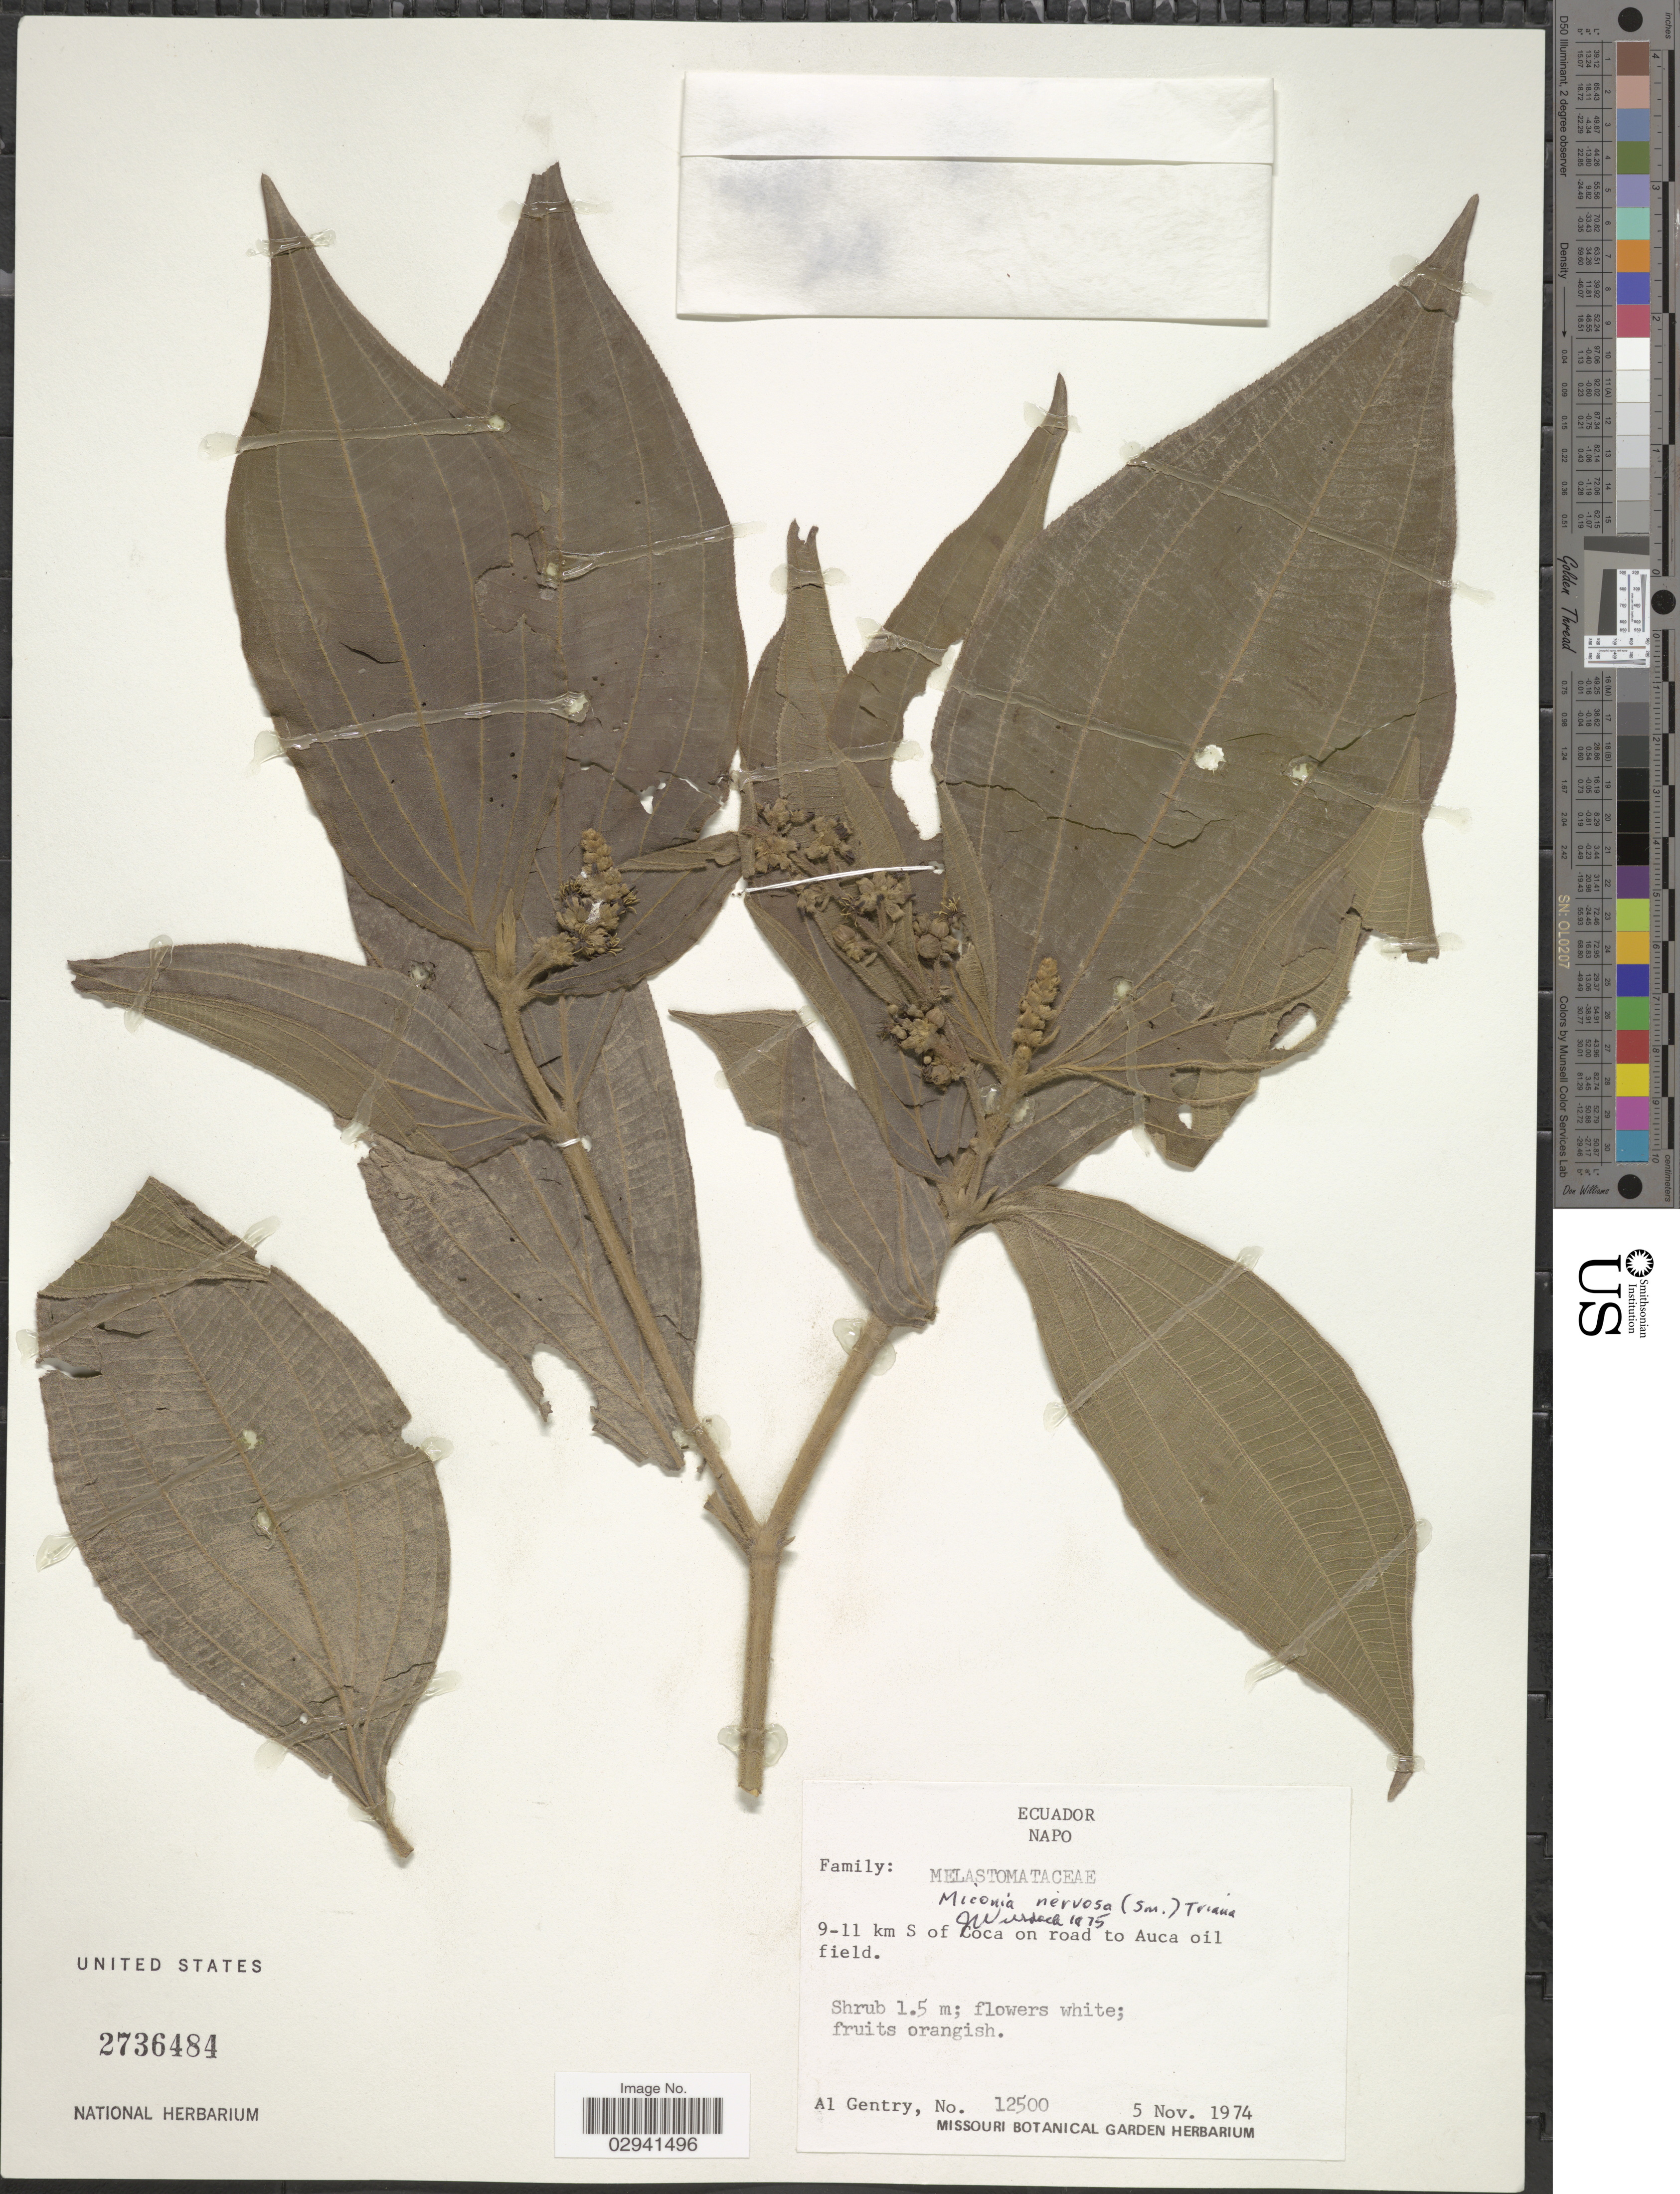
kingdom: Plantae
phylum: Tracheophyta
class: Magnoliopsida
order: Myrtales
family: Melastomataceae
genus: Miconia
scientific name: Miconia nervosa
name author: (Sm.) Triana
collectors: A. H. Gentry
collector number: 12500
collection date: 1974-11-05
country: Ecuador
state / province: Napo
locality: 9-11 km S of Coca on road, to Aucas oil field.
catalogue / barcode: US 2736484